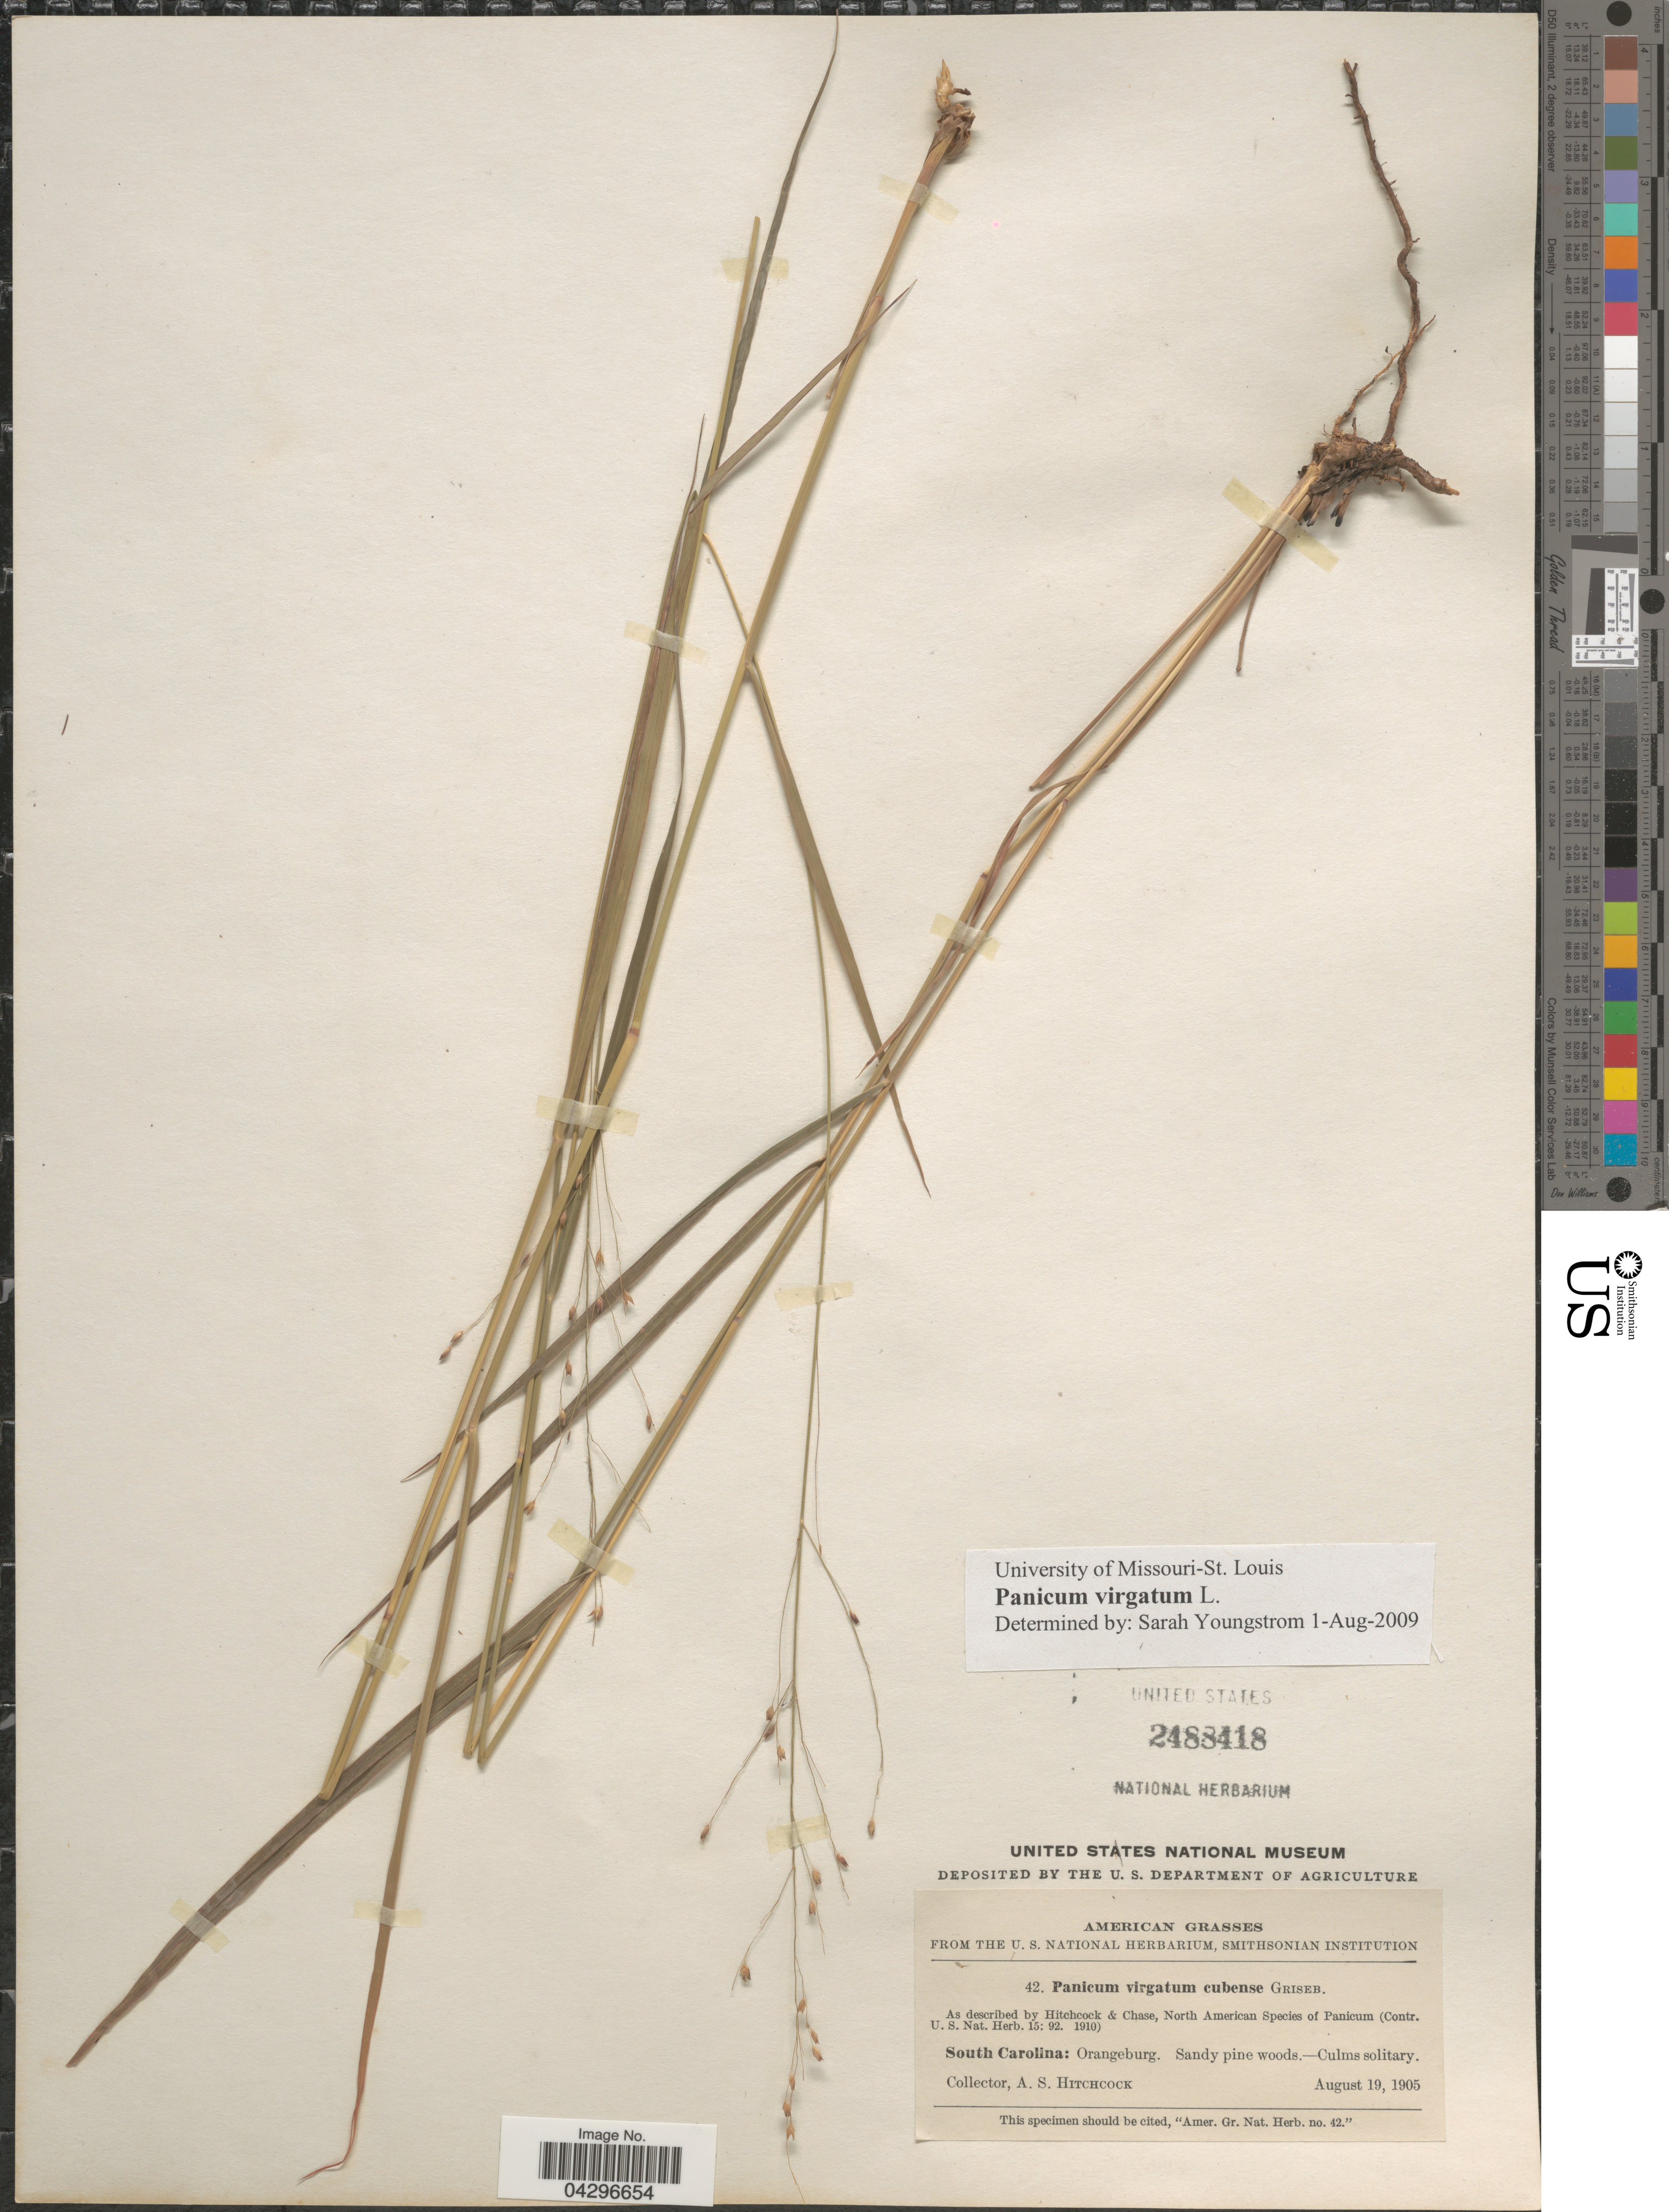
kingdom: Plantae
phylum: Tracheophyta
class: Liliopsida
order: Poales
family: Poaceae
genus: Panicum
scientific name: Panicum virgatum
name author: L.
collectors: A. S. Hitchcock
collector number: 42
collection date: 1905-08-19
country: United States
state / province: South Carolina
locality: Orangeburg.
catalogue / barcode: US 2488418